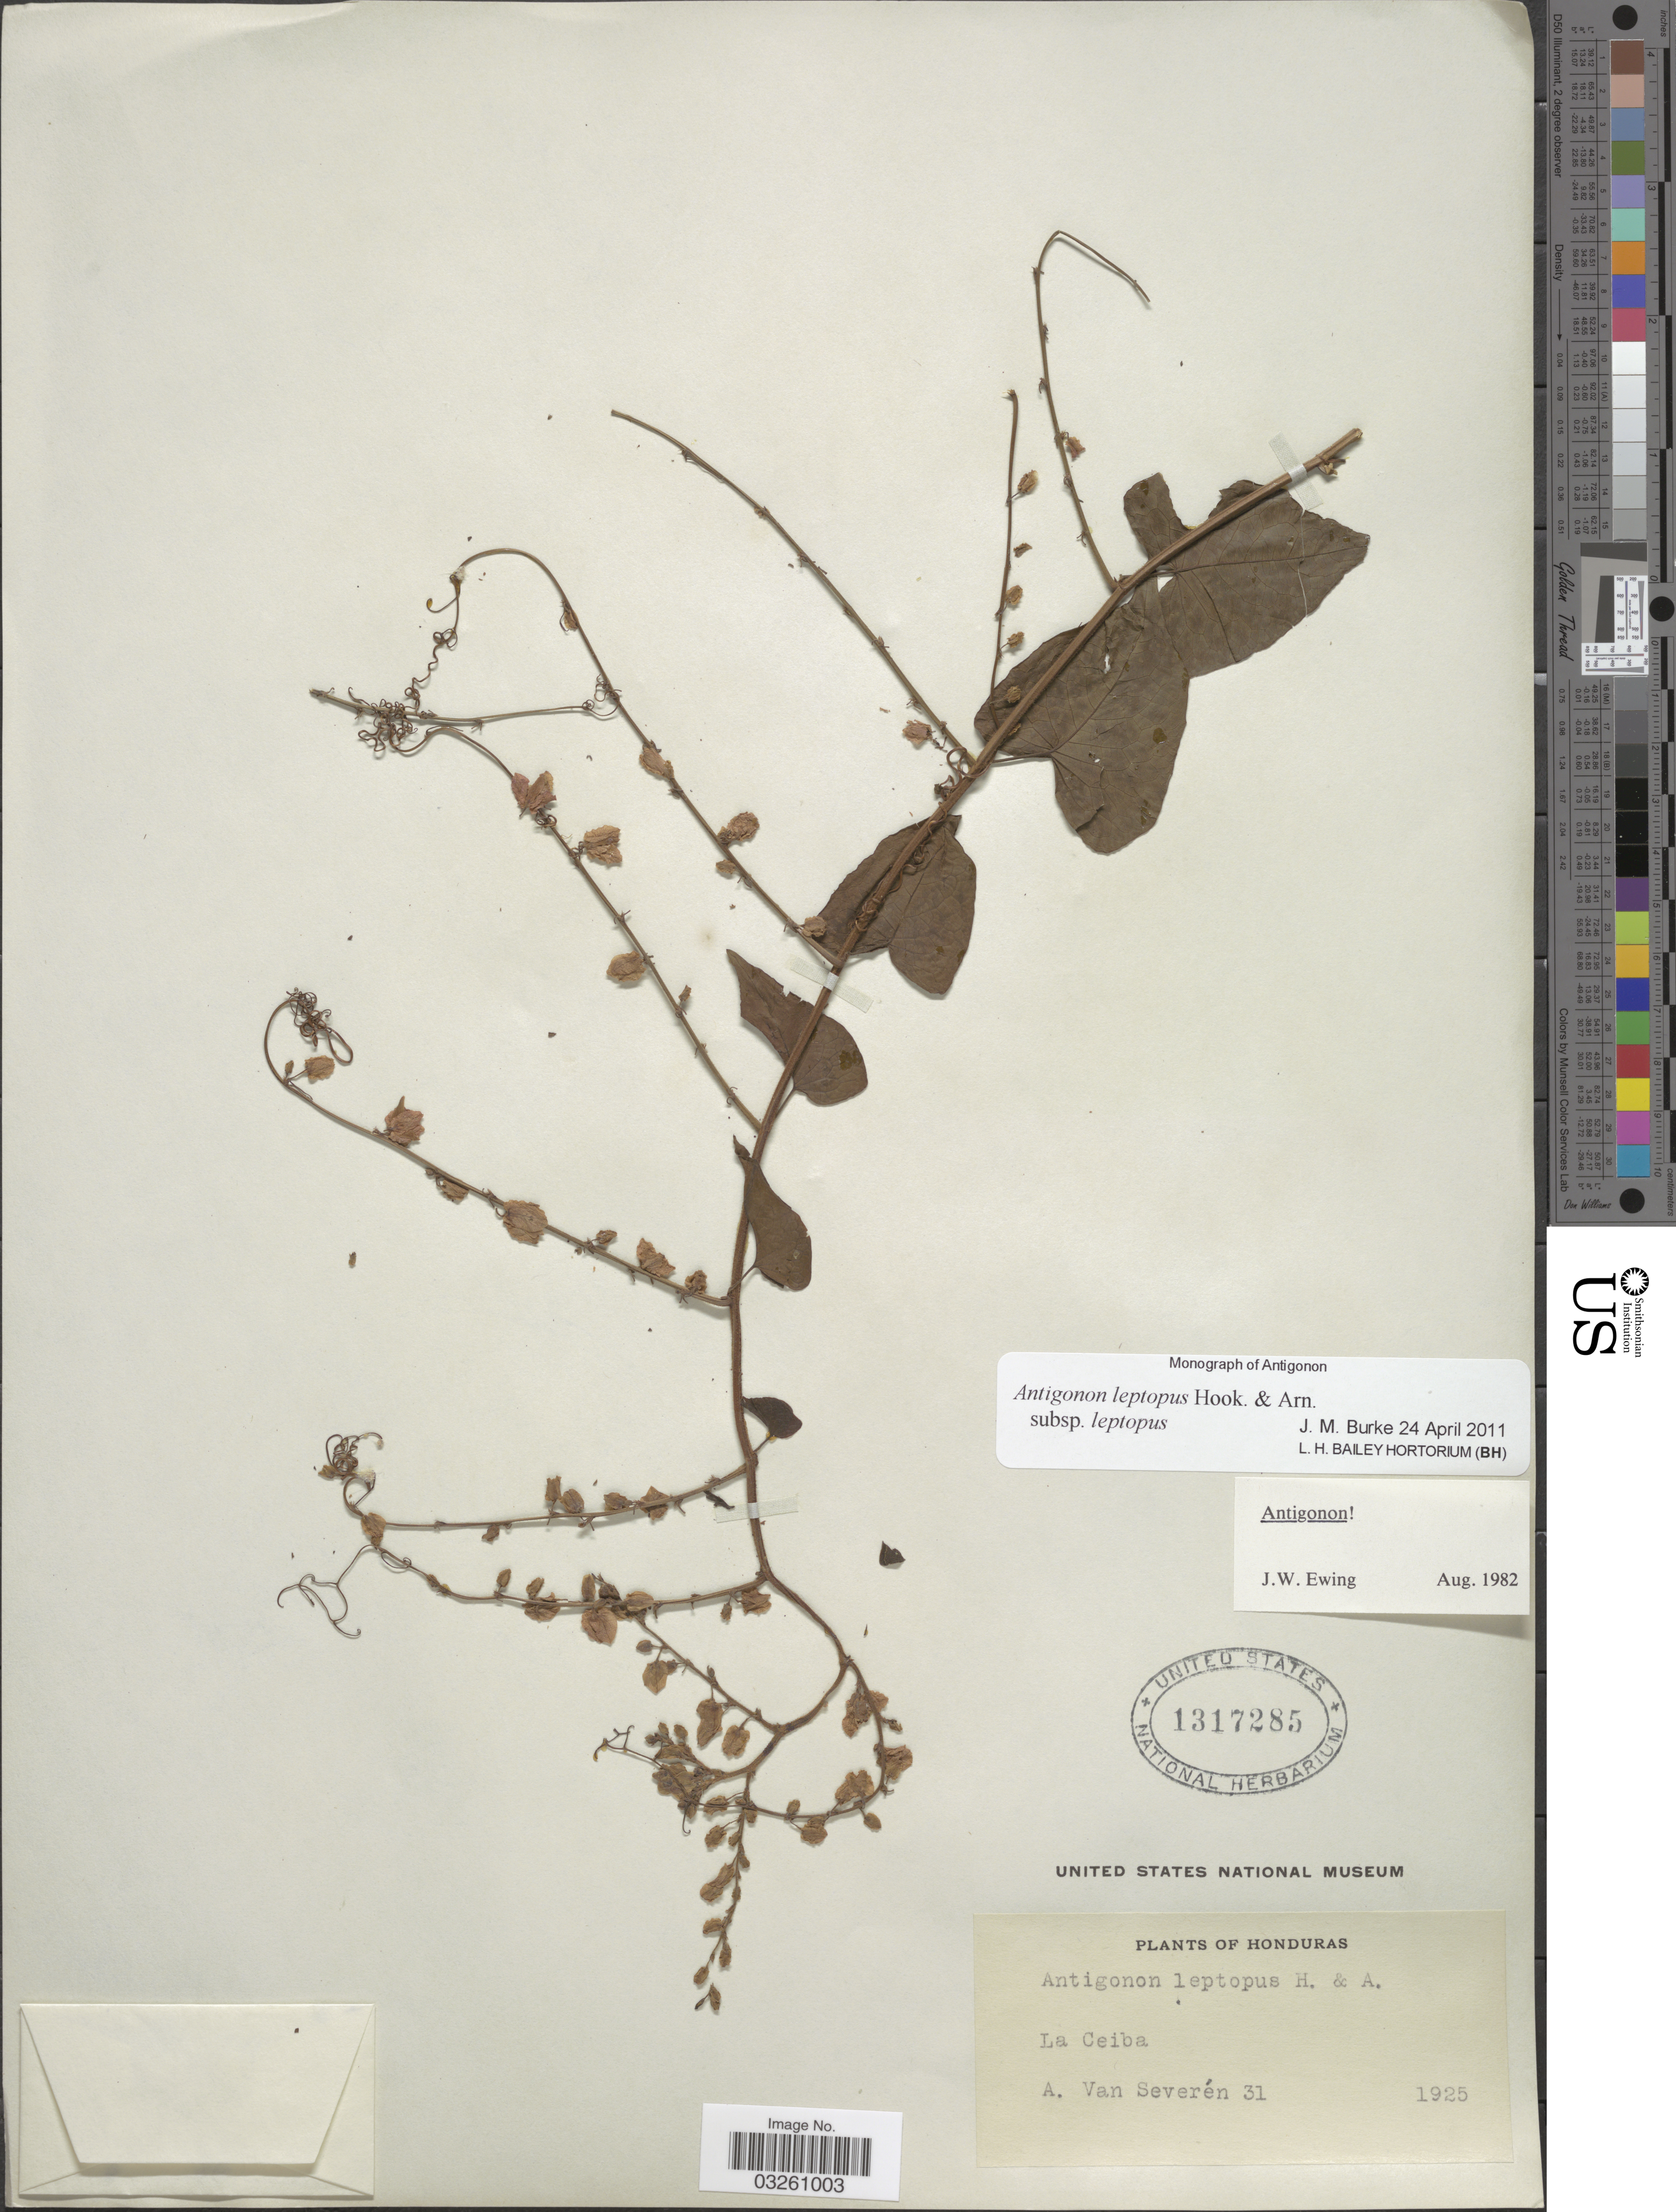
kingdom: Plantae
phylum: Tracheophyta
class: Magnoliopsida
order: Caryophyllales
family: Polygonaceae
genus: Antigonon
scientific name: Antigonon leptopus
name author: Hook. & Arn.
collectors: A. Van Severen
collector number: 31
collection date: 1925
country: Honduras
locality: La Ceiba.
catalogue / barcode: US 1317285